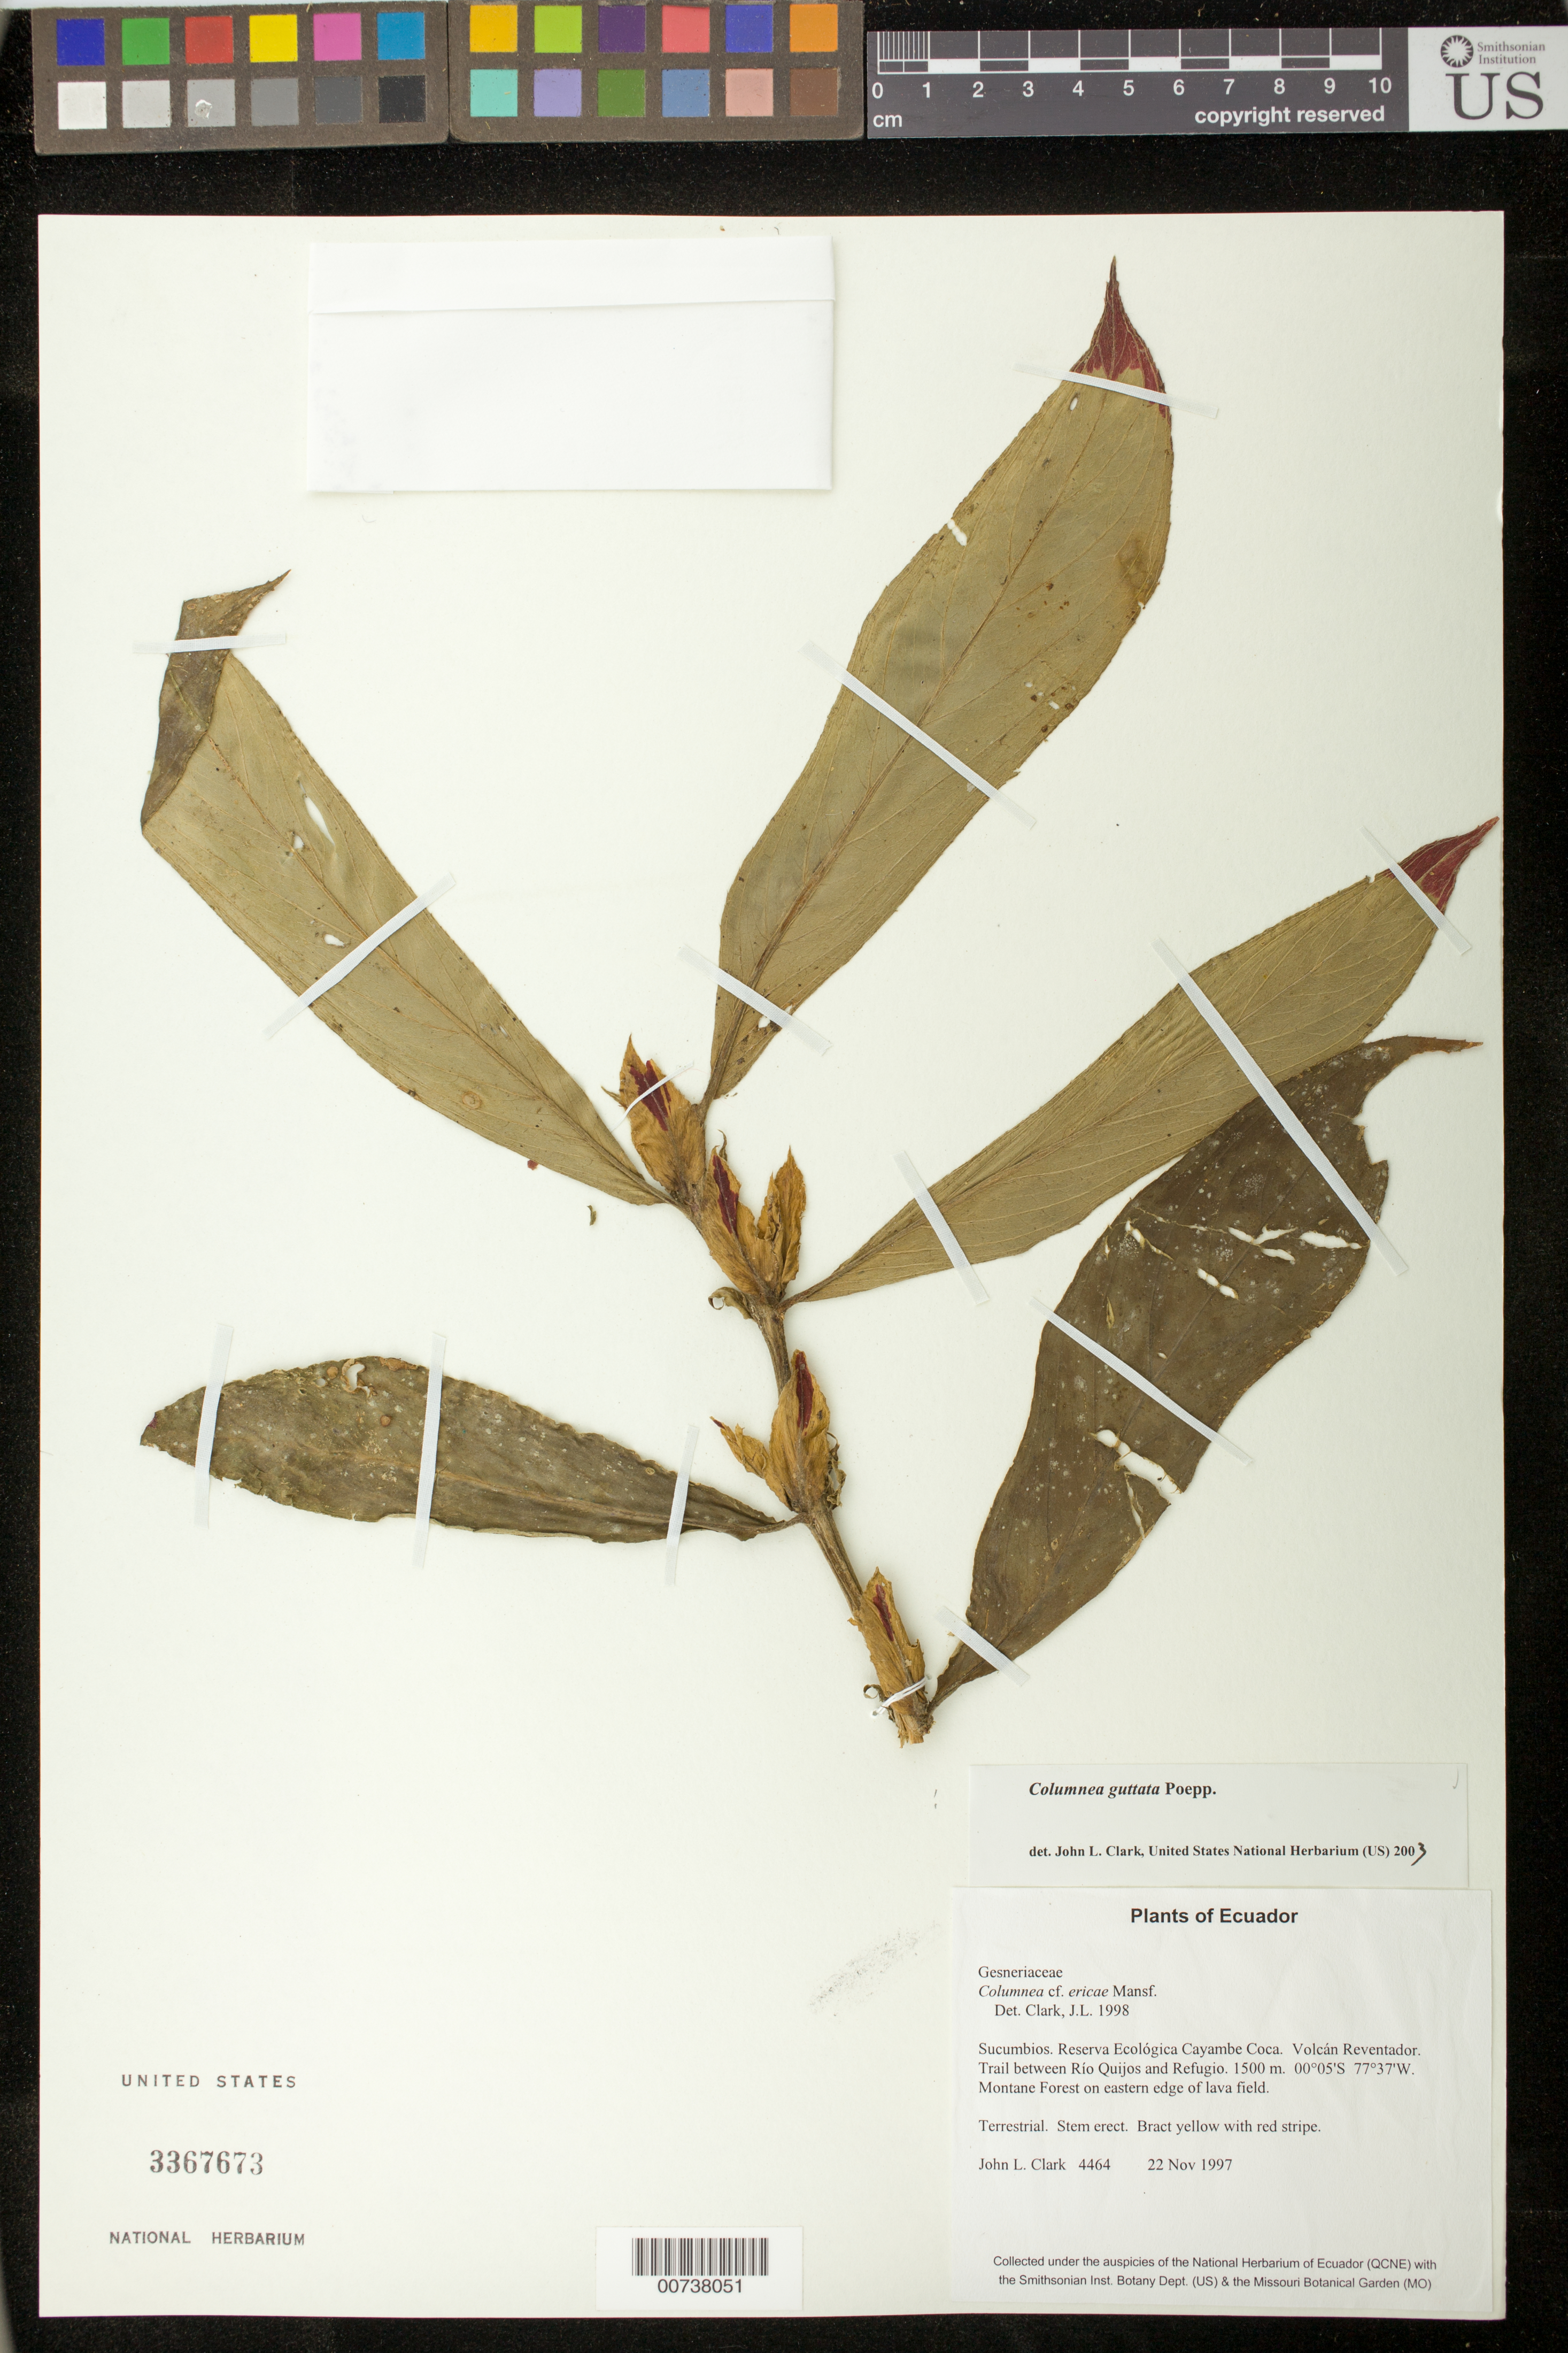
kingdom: Plantae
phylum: Tracheophyta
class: Magnoliopsida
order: Lamiales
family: Gesneriaceae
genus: Columnea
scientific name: Columnea guttata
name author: Poepp.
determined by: Clark, J. L., (SEL), The Marie Selby Botanical Garden (UNITED STATES)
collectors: J. L. Clark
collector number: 4464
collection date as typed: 22 Nov 1997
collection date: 1997-11-22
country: Ecuador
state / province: Sucumbíos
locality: Reserva Ecológica Cayambe Coca. Volcán Reventador. Trail between Río Quijos and Refugio.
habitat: Montane Forest on eastern edge of lava field.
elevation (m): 1500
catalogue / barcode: US 3367673